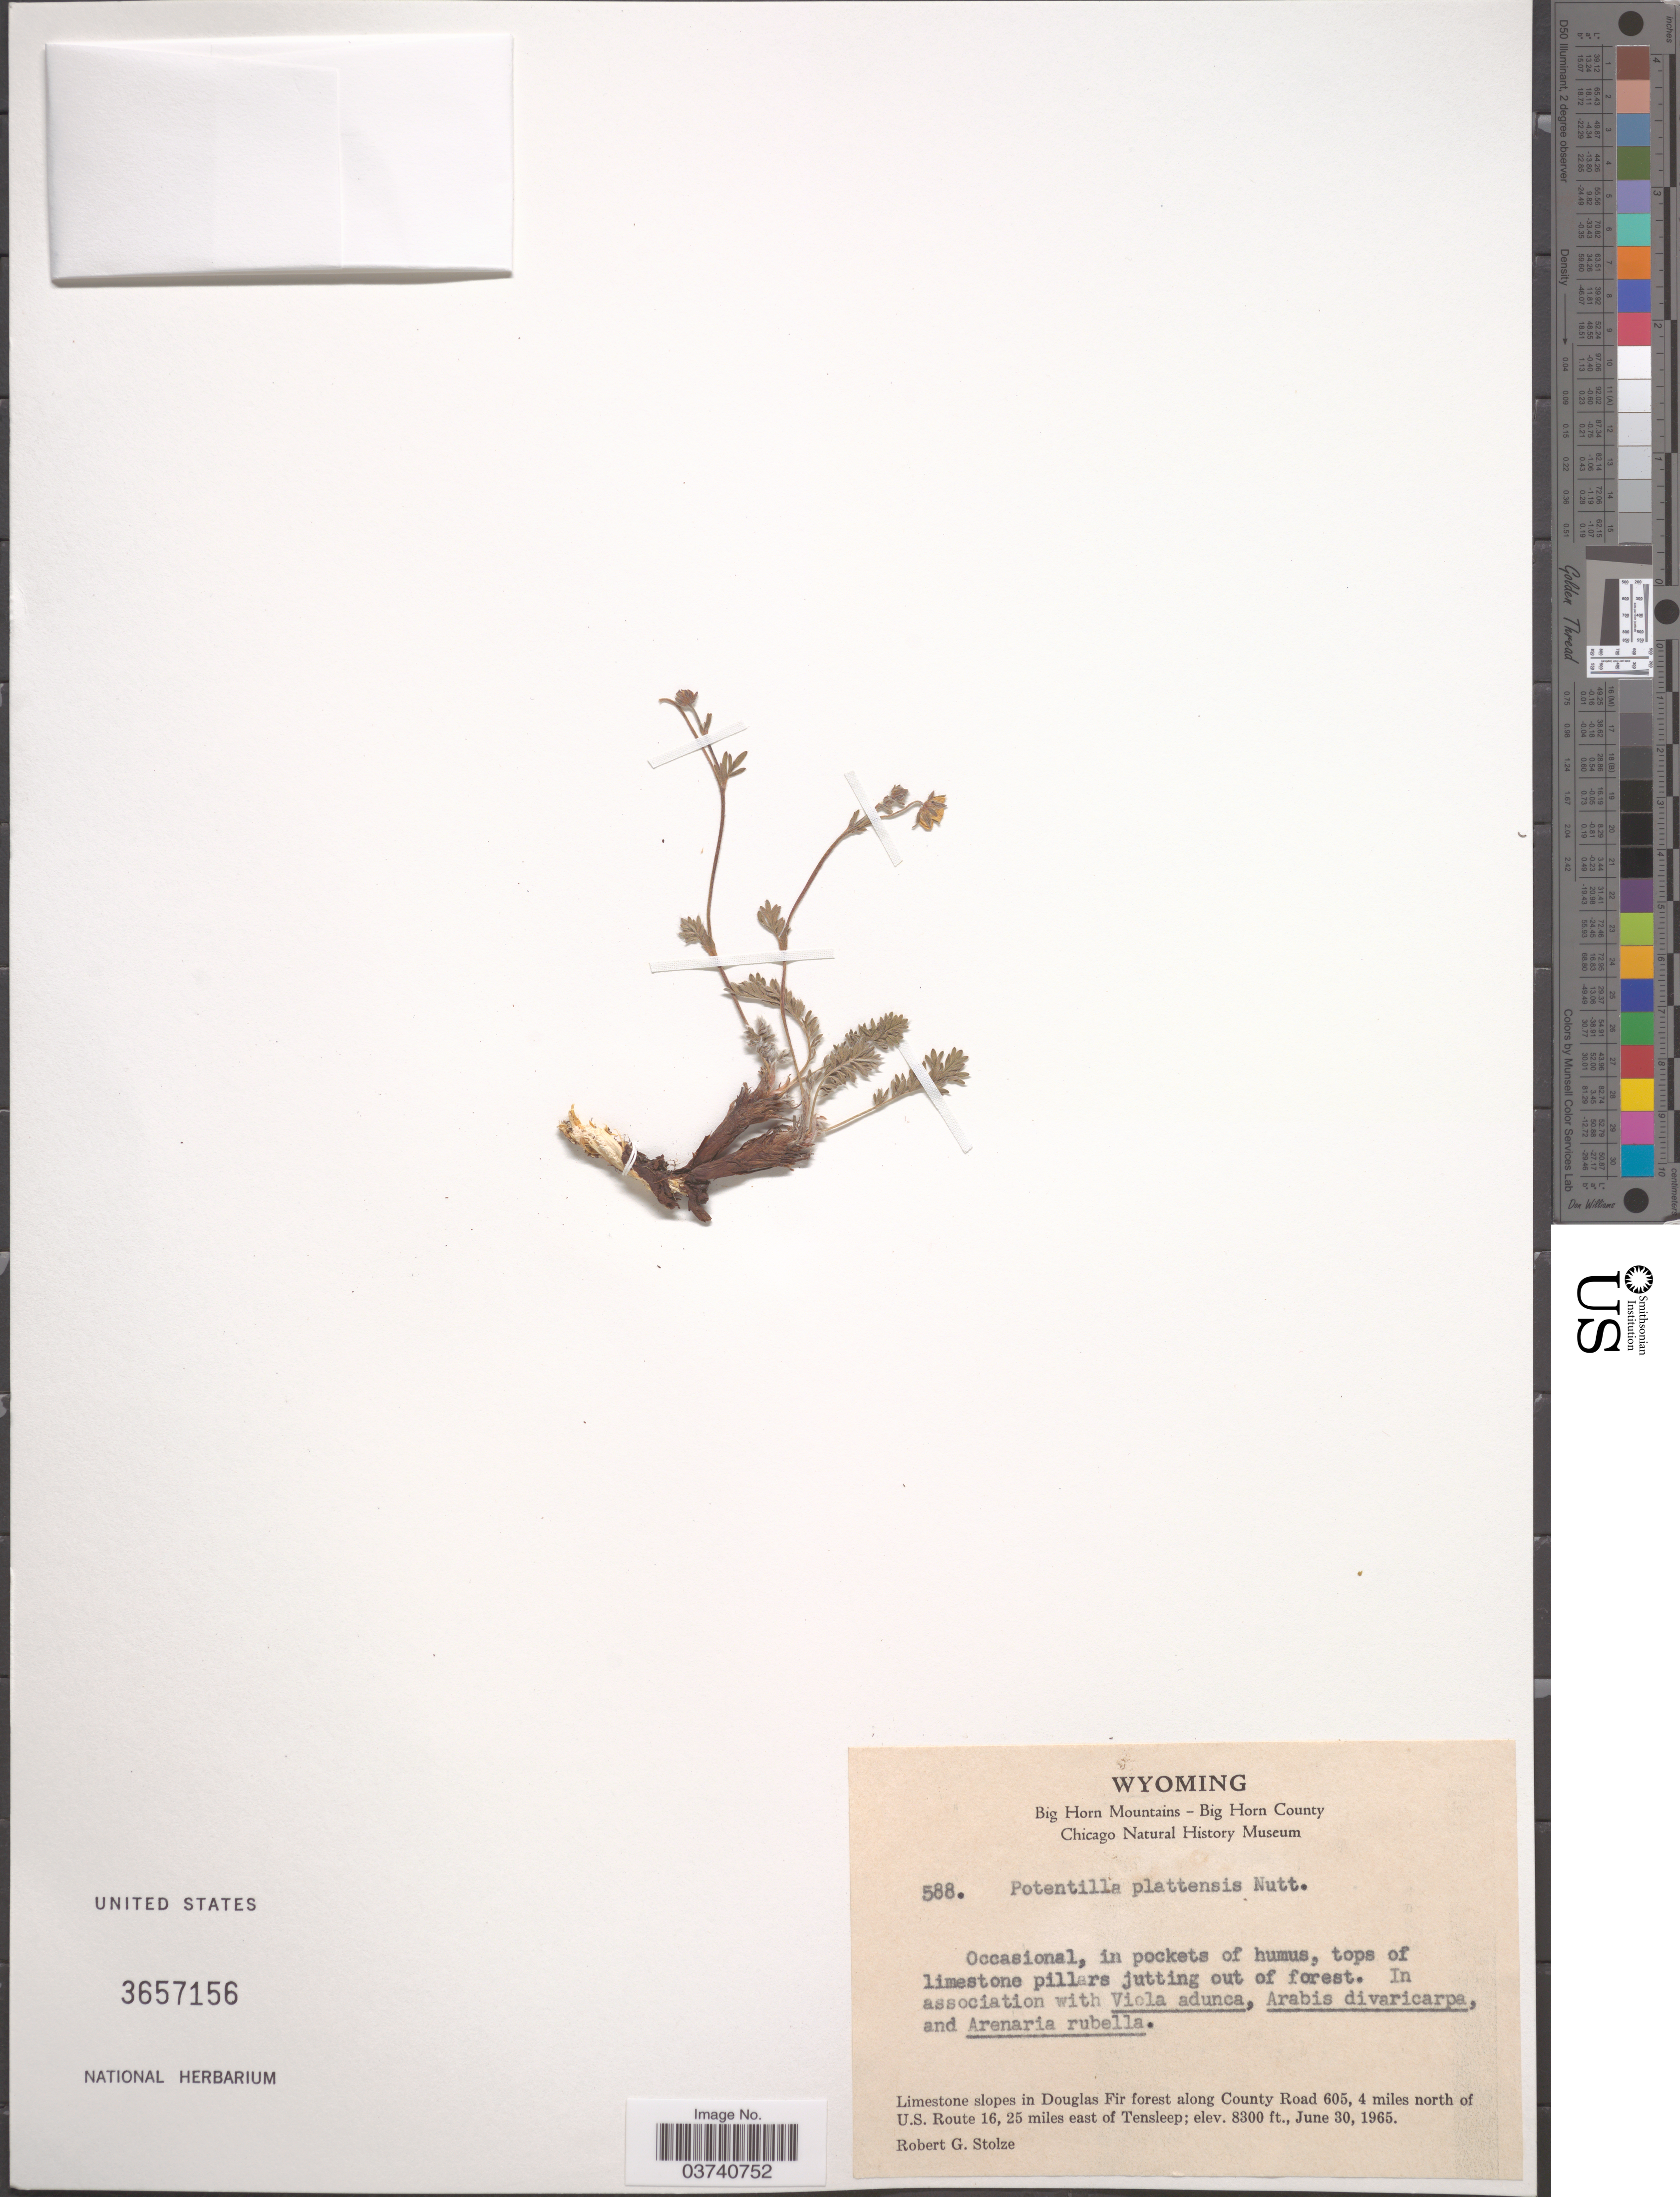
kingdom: Plantae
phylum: Tracheophyta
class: Magnoliopsida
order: Rosales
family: Rosaceae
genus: Potentilla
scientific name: Potentilla plattensis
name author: Nutt.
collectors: R. G. Stolze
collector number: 588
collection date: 1965-06-30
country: United States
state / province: Wyoming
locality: Big Horn Mountains- Big Horn County. Limestone slopes in Douglas Fir forest along County Road 605, 4 miles north of U.S. Route 16, 25 miles east of Tensleep.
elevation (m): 2530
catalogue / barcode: US 3657156